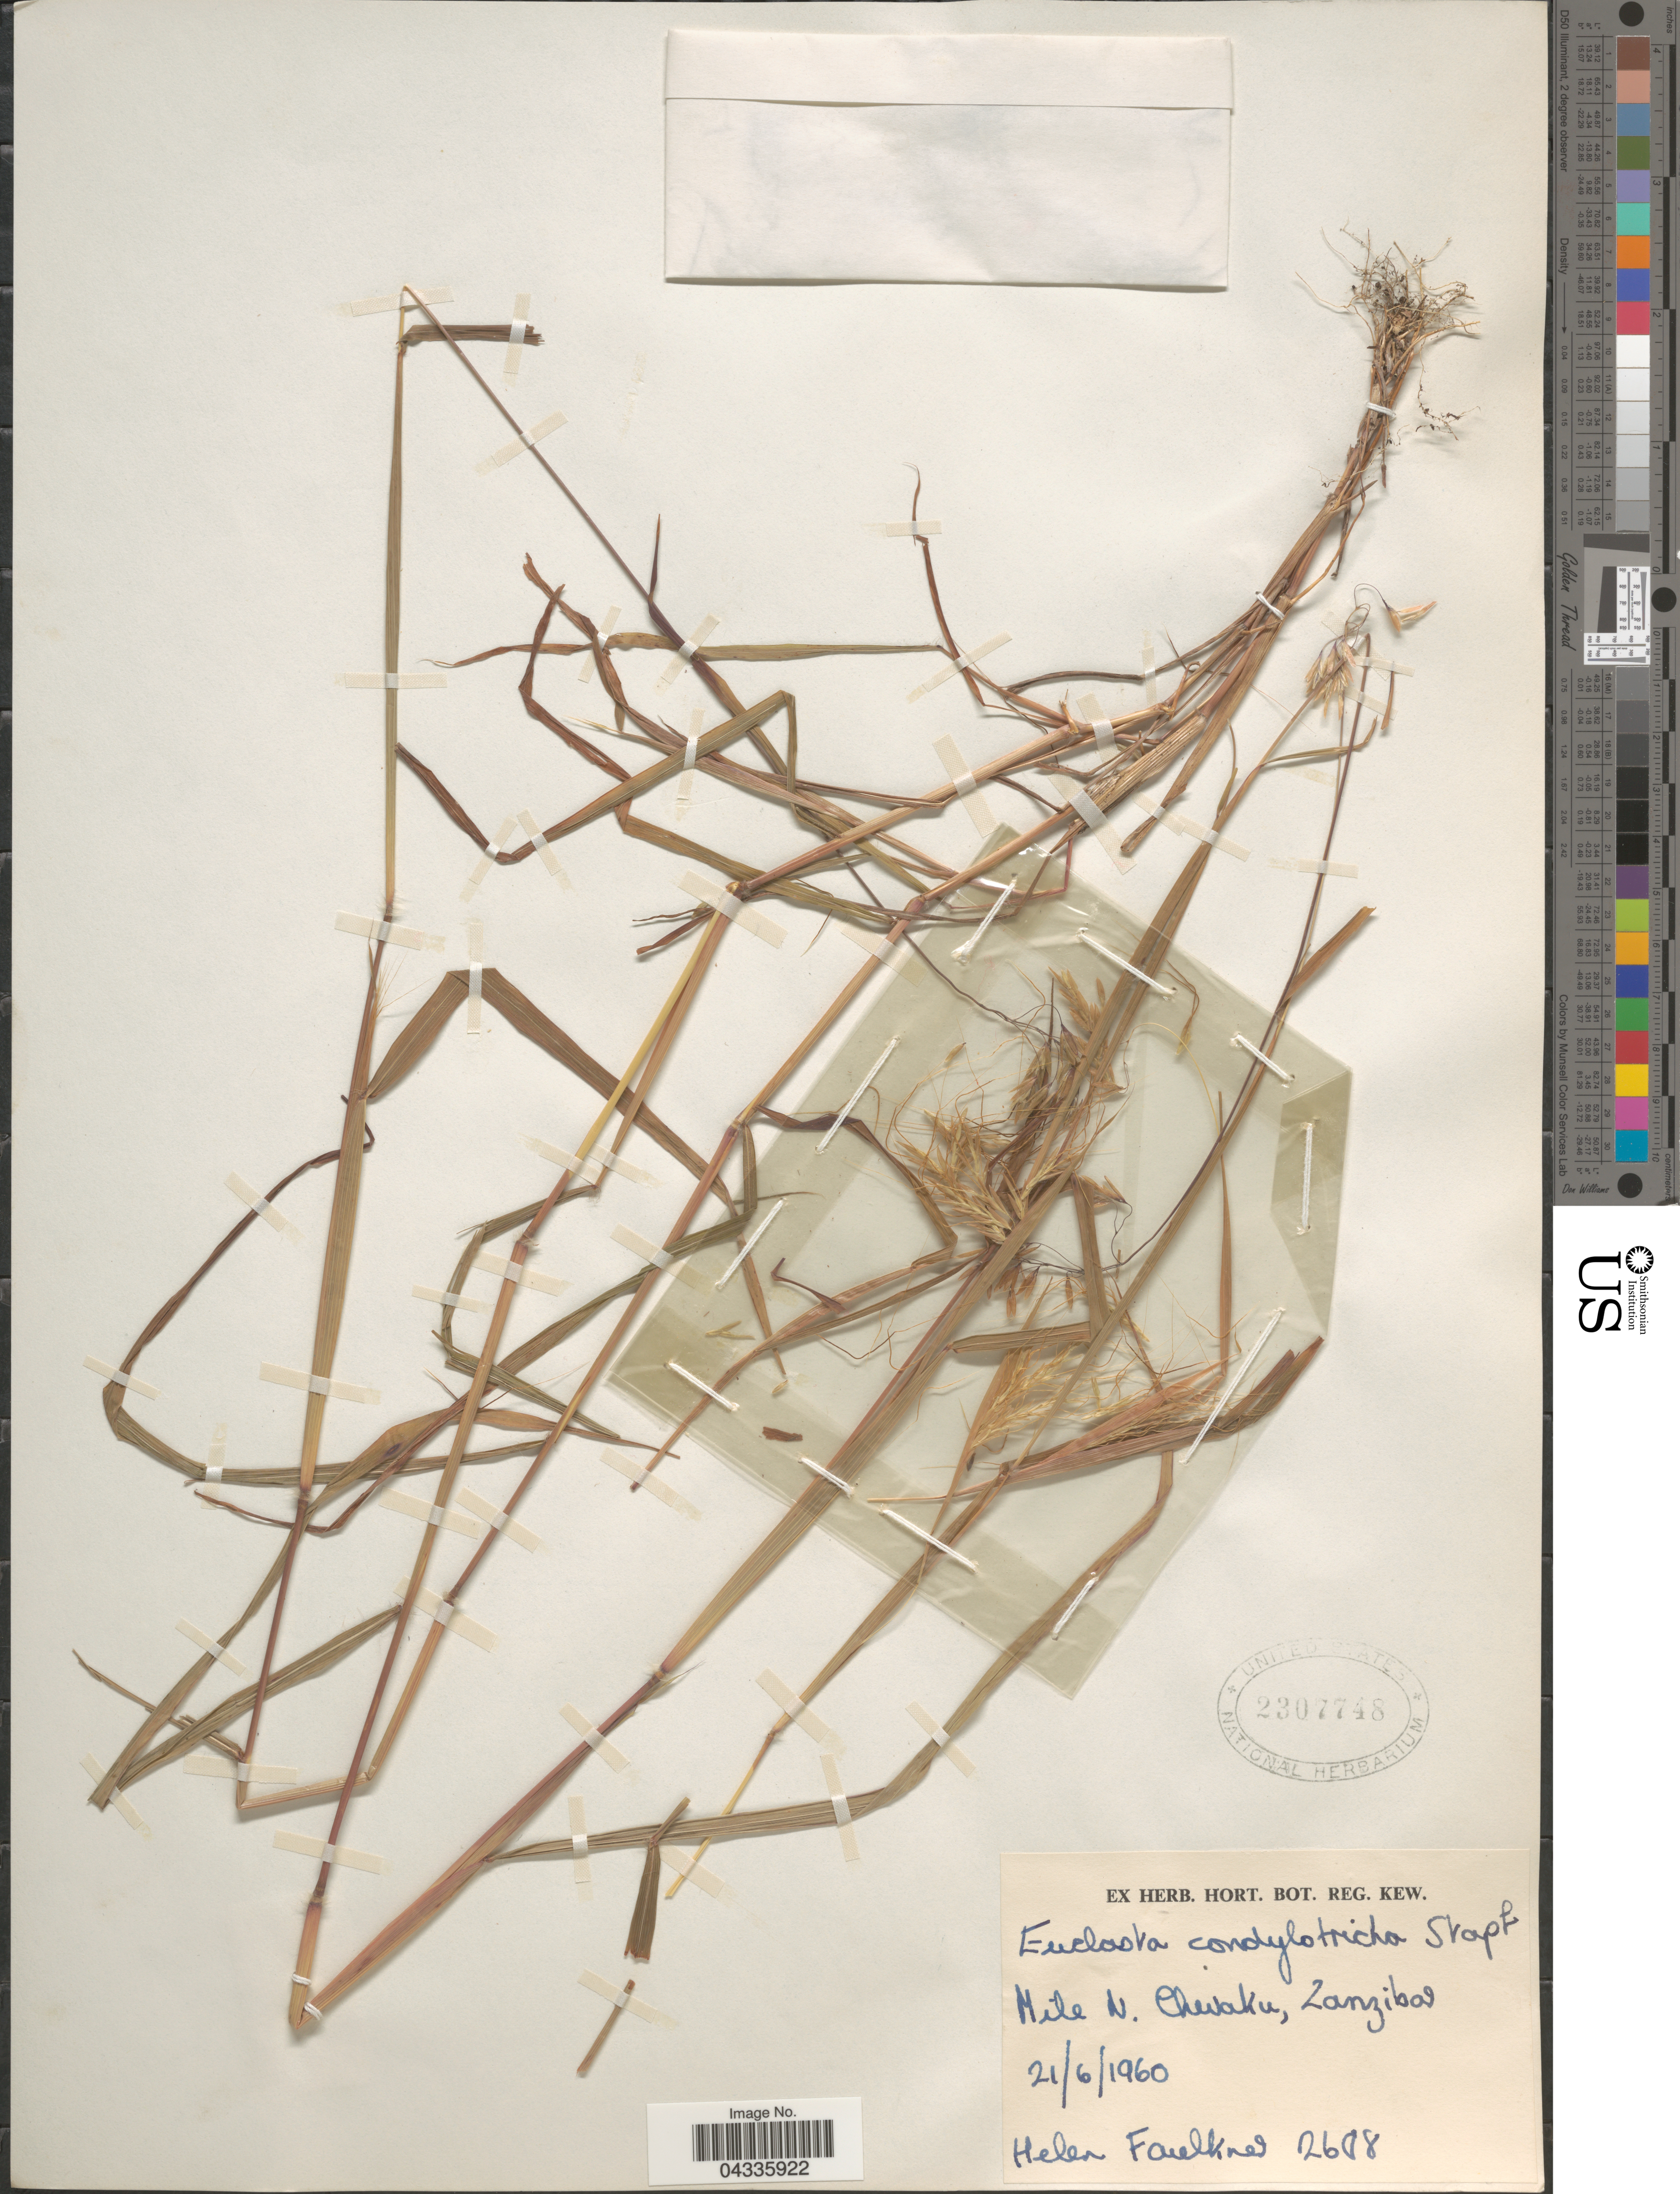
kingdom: Plantae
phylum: Tracheophyta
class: Liliopsida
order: Poales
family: Poaceae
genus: Euclasta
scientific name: Euclasta condylotricha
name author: (Hochst. ex Steud.) Stapf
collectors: H. Faulkner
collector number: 2608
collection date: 1960-06-21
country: Tanzania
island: Zanzibar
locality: Mile N. Chevaku, Zanzibar.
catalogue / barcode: US 2307748